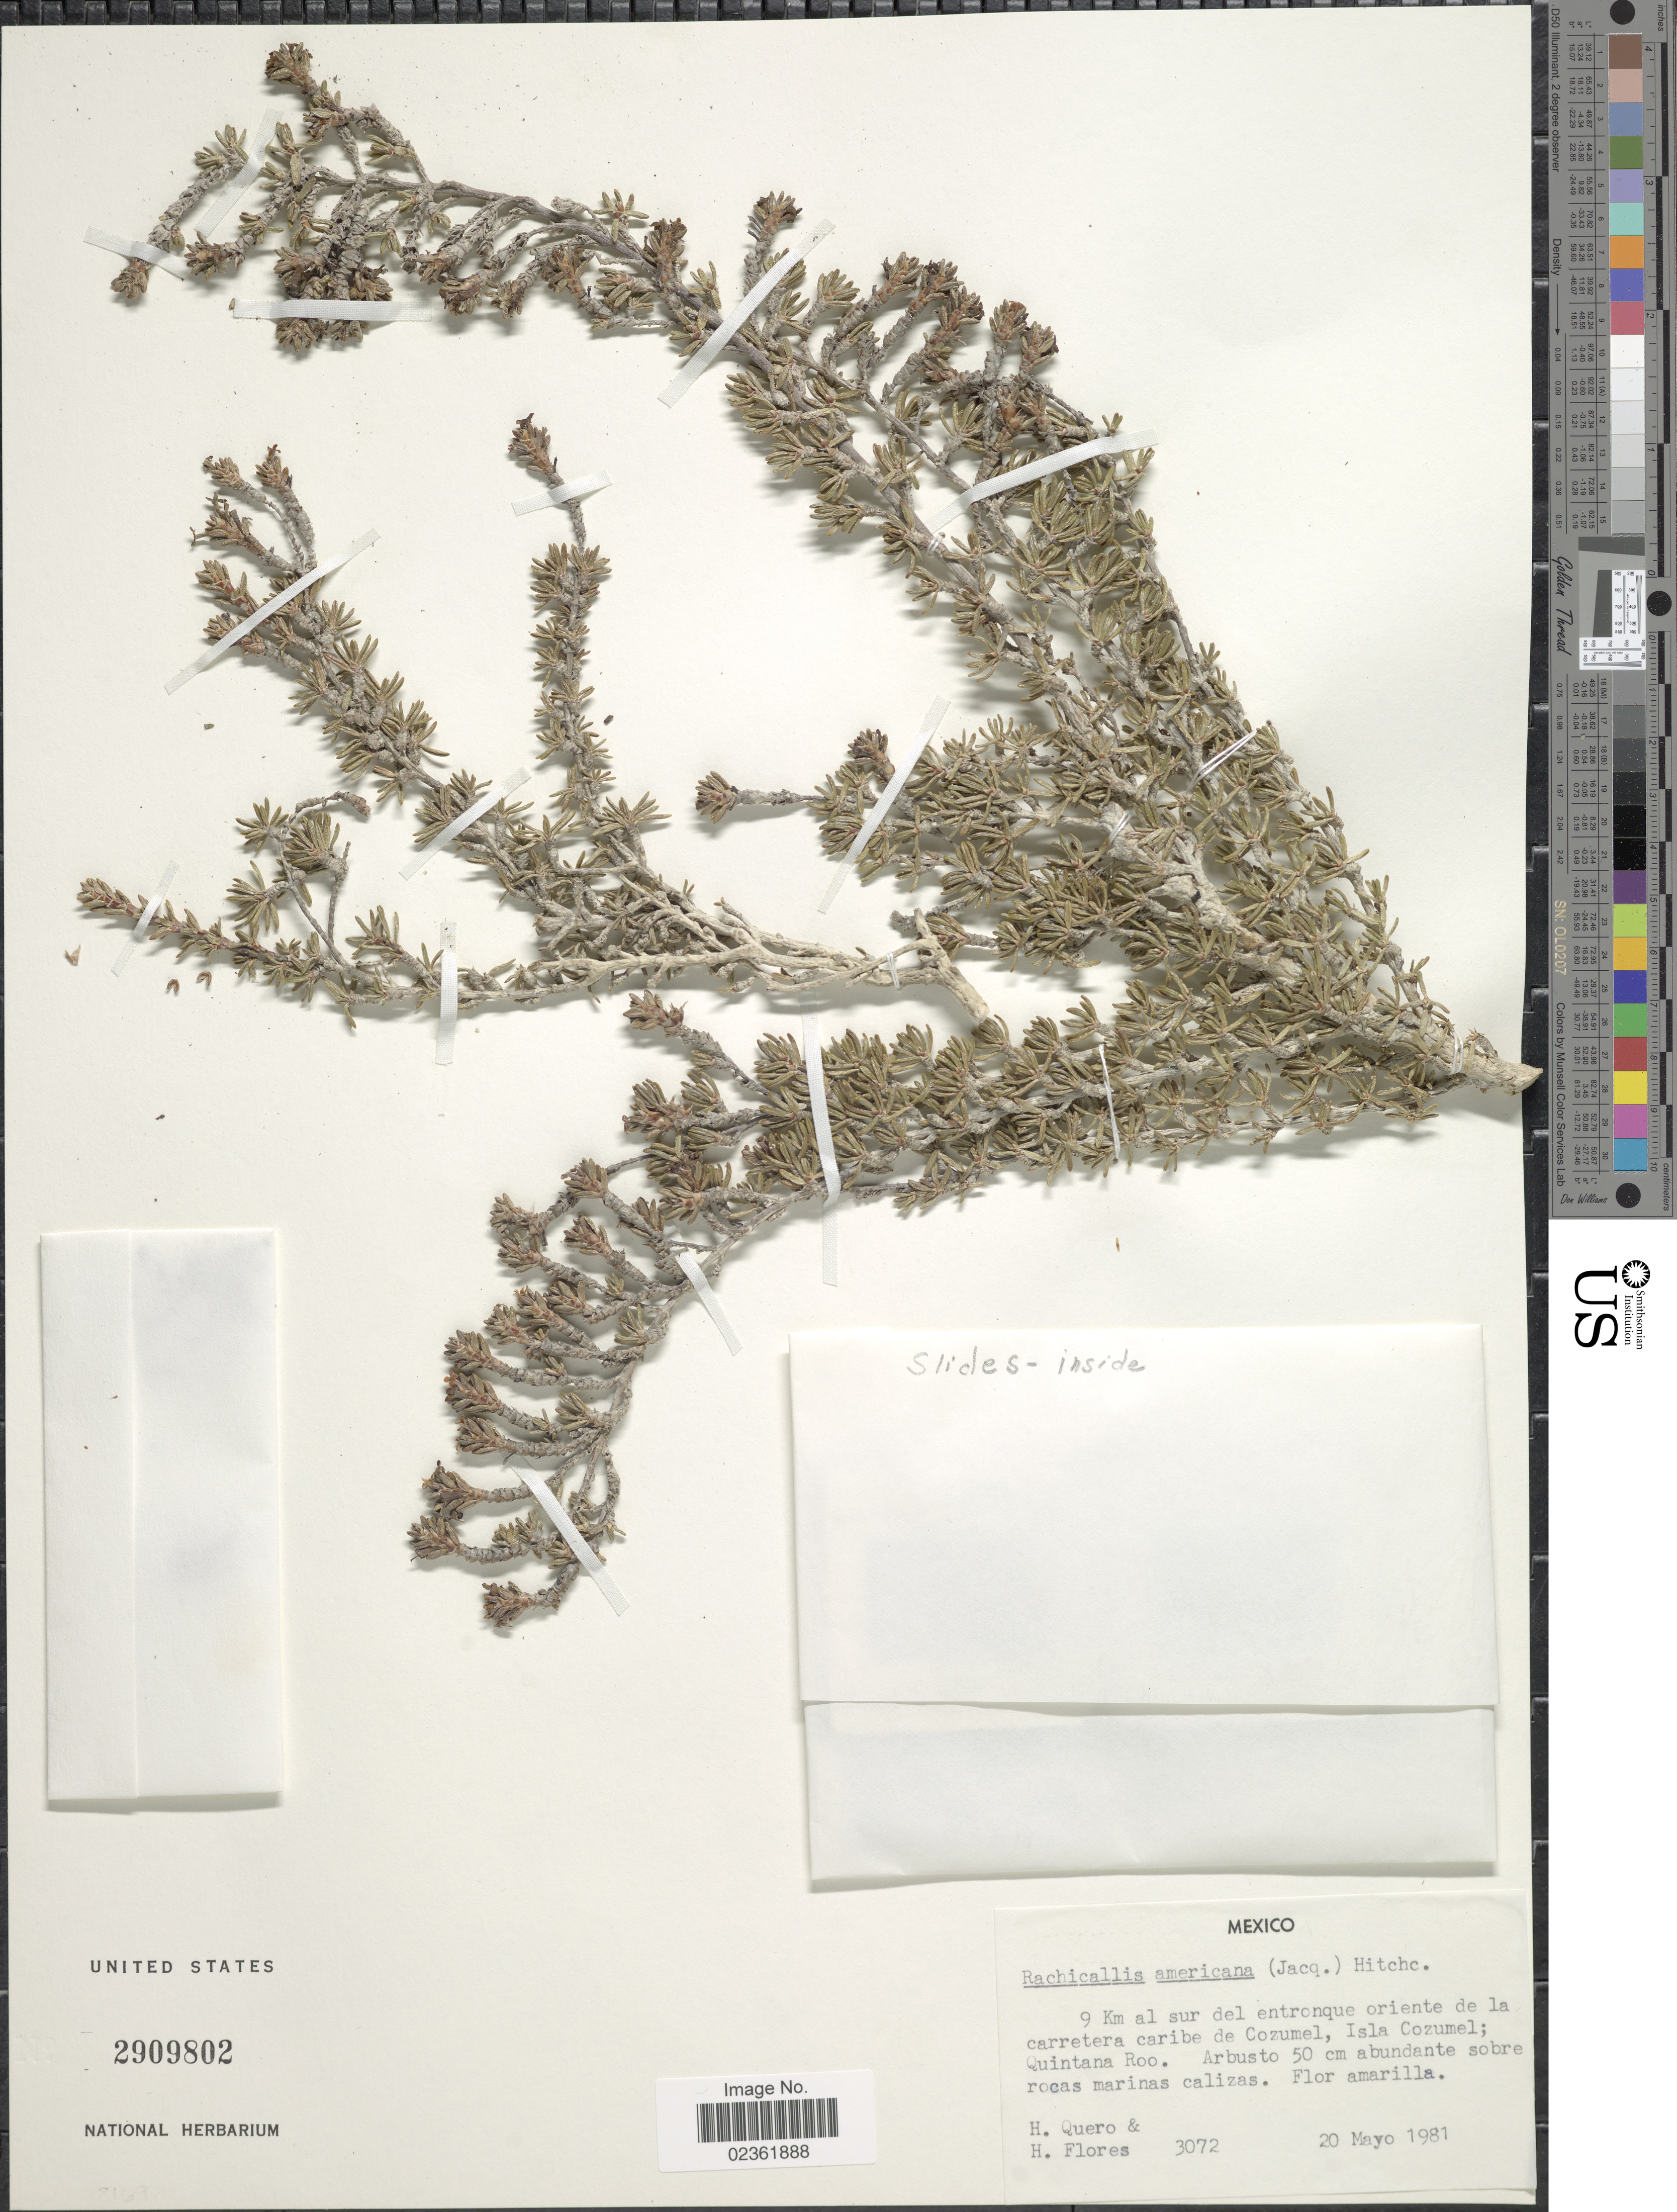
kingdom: Plantae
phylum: Tracheophyta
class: Magnoliopsida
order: Gentianales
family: Rubiaceae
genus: Rachicallis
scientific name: Rachicallis sp.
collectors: H. Quero & H. Flores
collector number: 3072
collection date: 1981-05-20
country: Mexico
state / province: Quintana Roo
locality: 9 Km al sur del entrenque oriente de la carretera caribe de Cozumel, Isla Cozumel.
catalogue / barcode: US 2909802